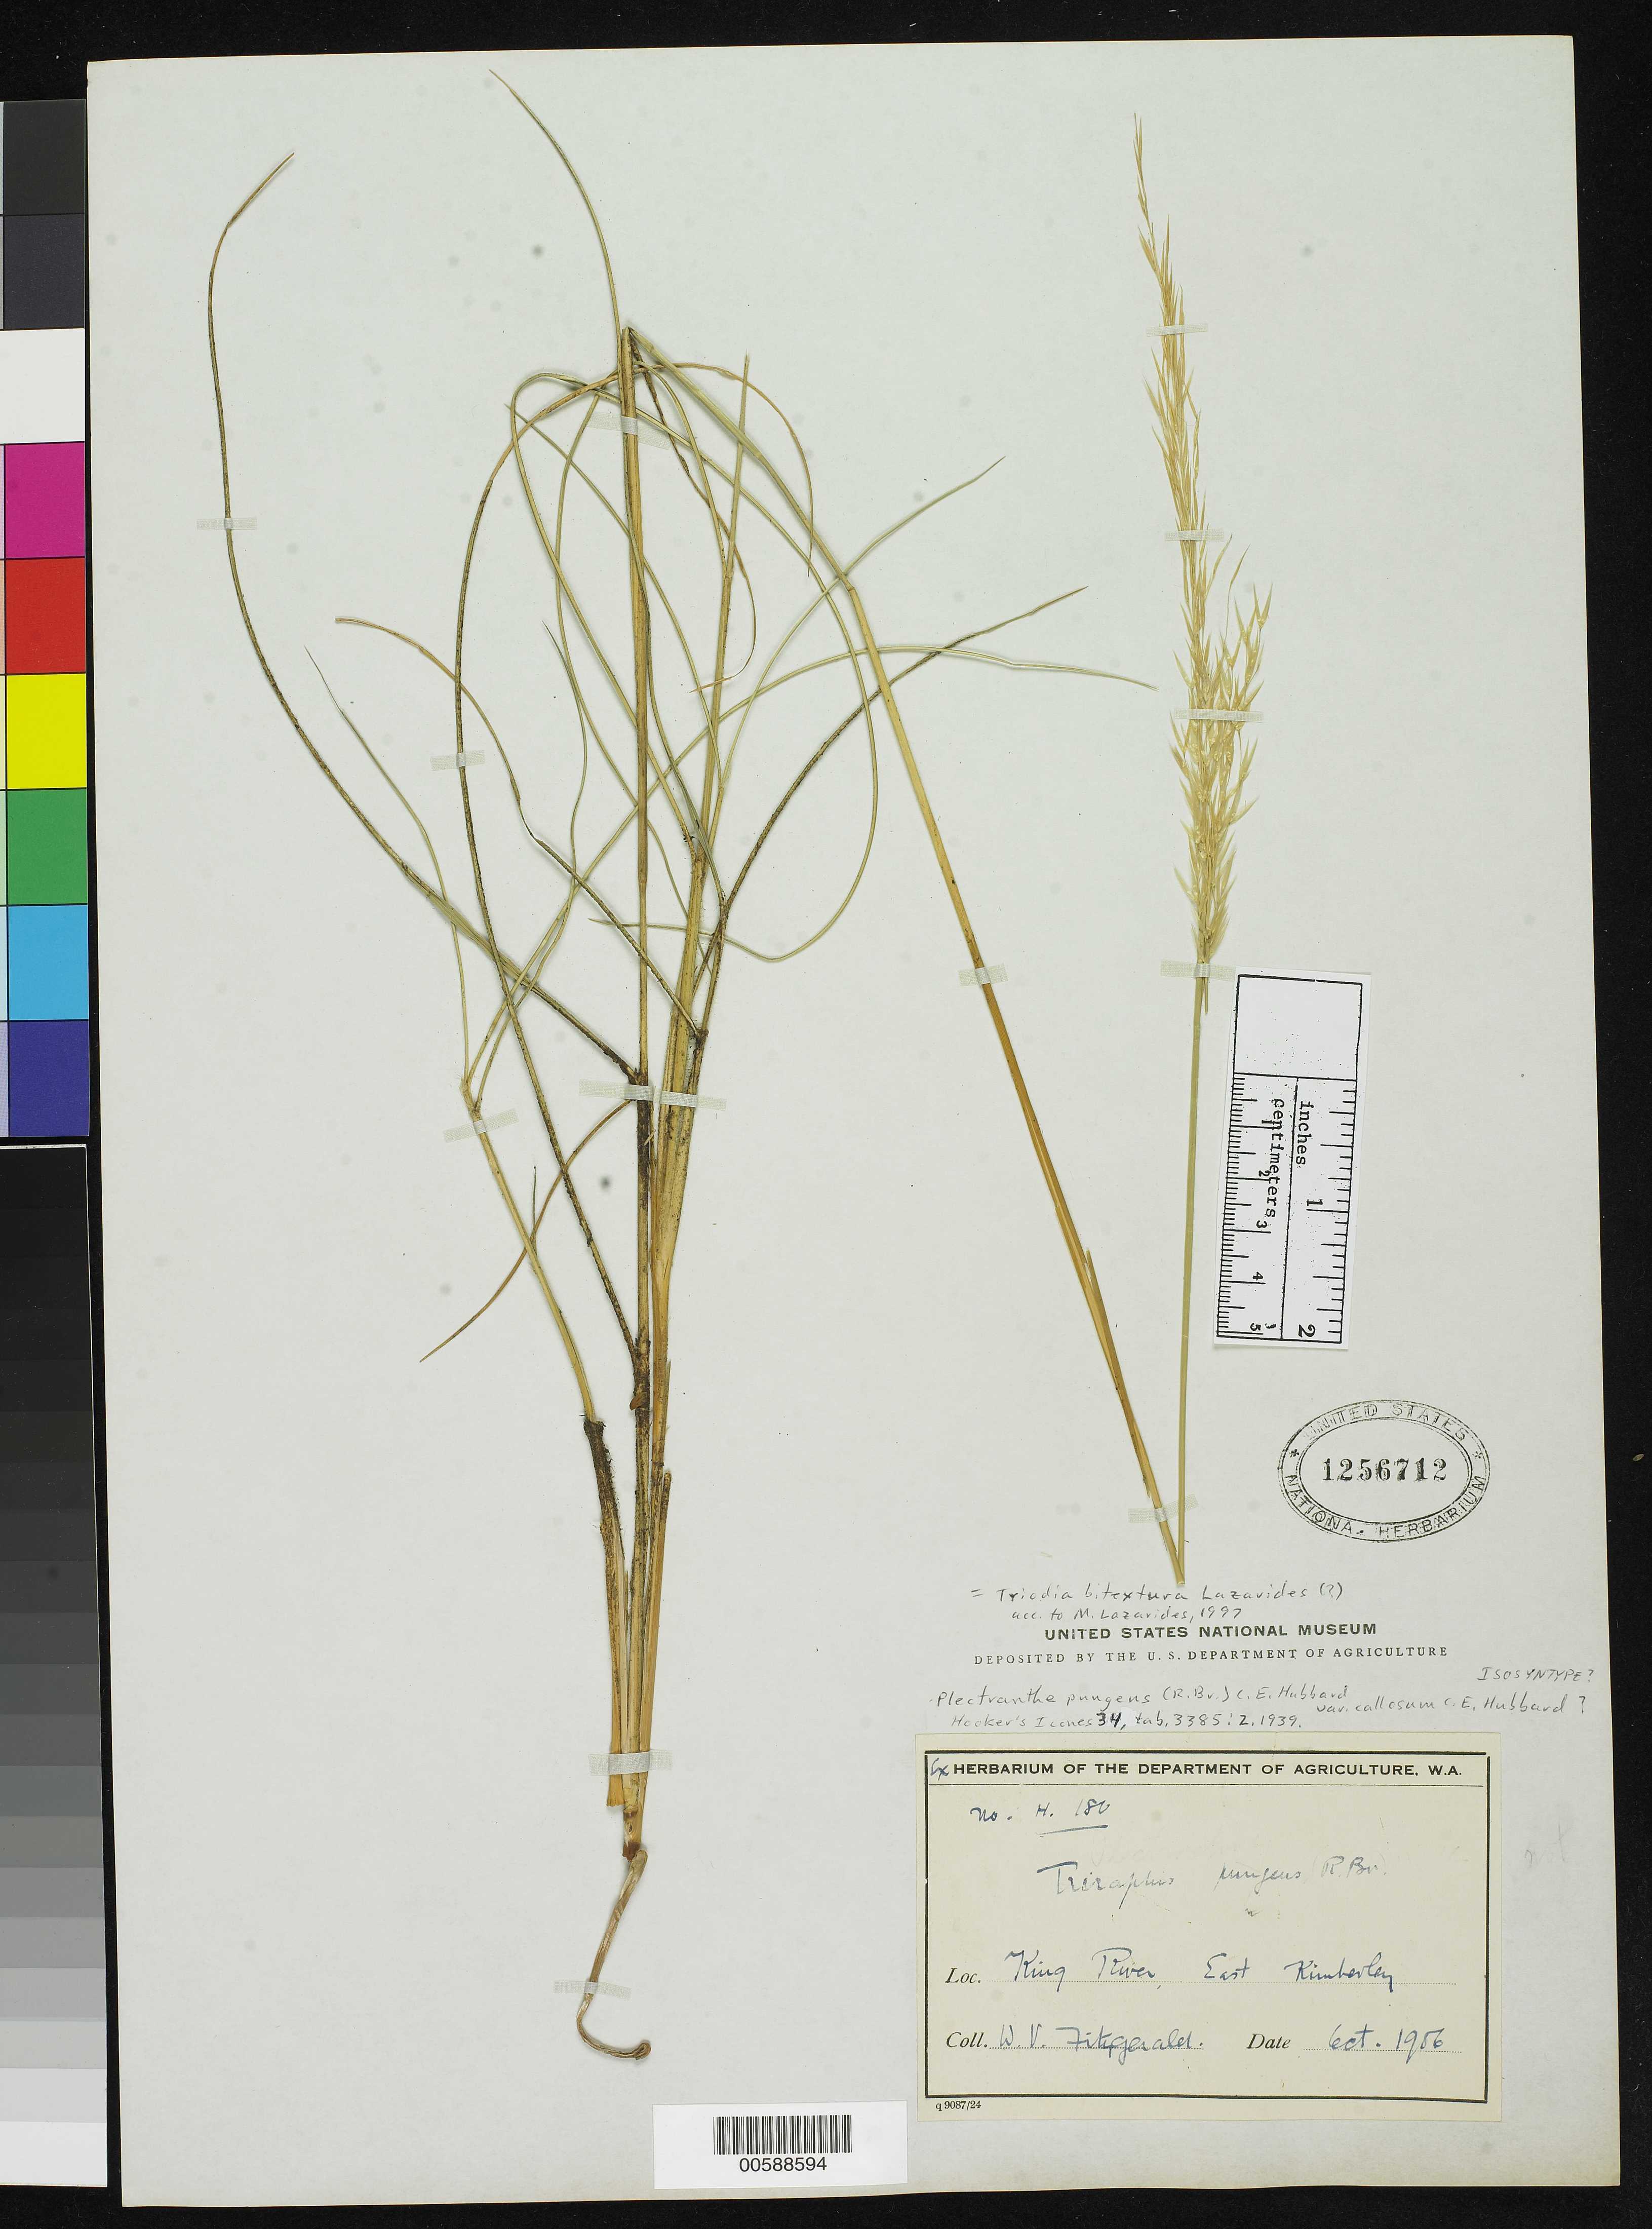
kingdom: Plantae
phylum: Tracheophyta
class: Liliopsida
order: Poales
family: Poaceae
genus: Plectrachne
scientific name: Plectrachne pungens var. callosum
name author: C.E. Hubb.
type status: Isosyntype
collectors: W. Fitzgerald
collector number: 180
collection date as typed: Oct 1906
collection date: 1906-10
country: Australia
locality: King River, east Kimberleys.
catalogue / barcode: US 1256712